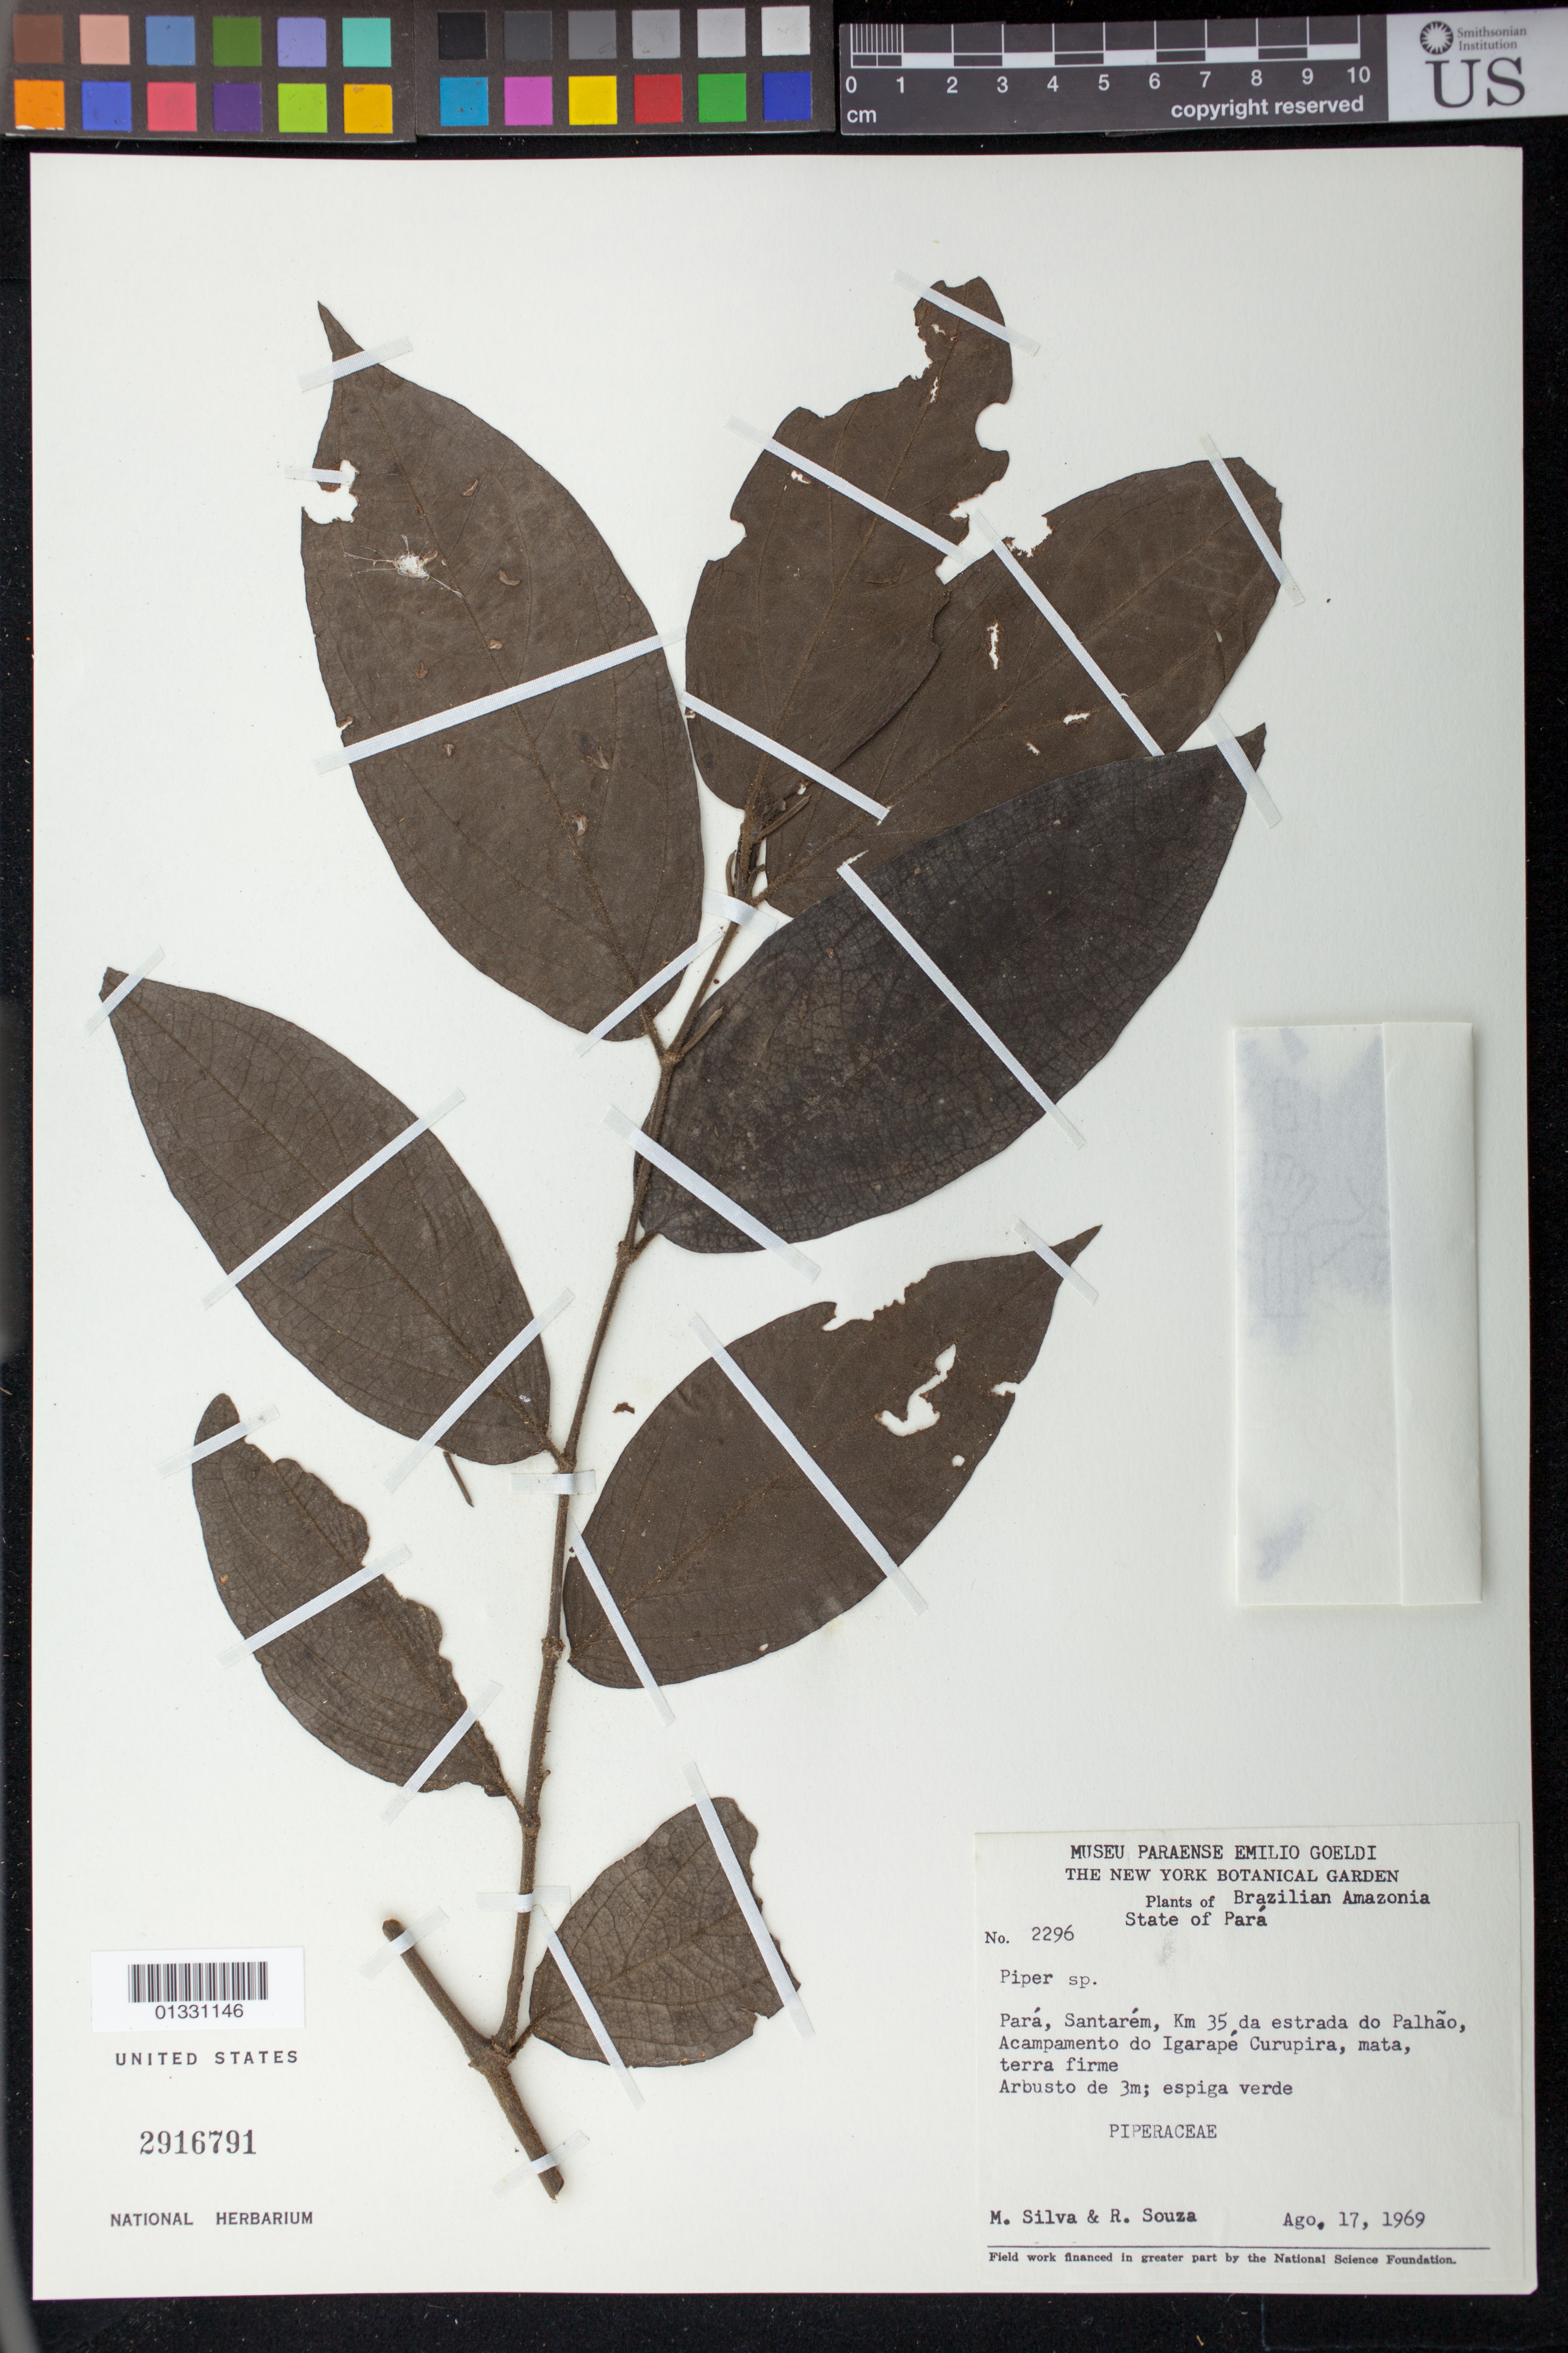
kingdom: Plantae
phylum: Tracheophyta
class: Magnoliopsida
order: Piperales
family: Piperaceae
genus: Piper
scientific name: Piper sp.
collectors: M. Silva & R. Souza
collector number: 2296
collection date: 1969-08-17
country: Brazil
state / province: Pará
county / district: Santarém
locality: Km 35 da estrada do Palhão, Acampamento do Igarapé Curupira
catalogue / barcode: US 2916791